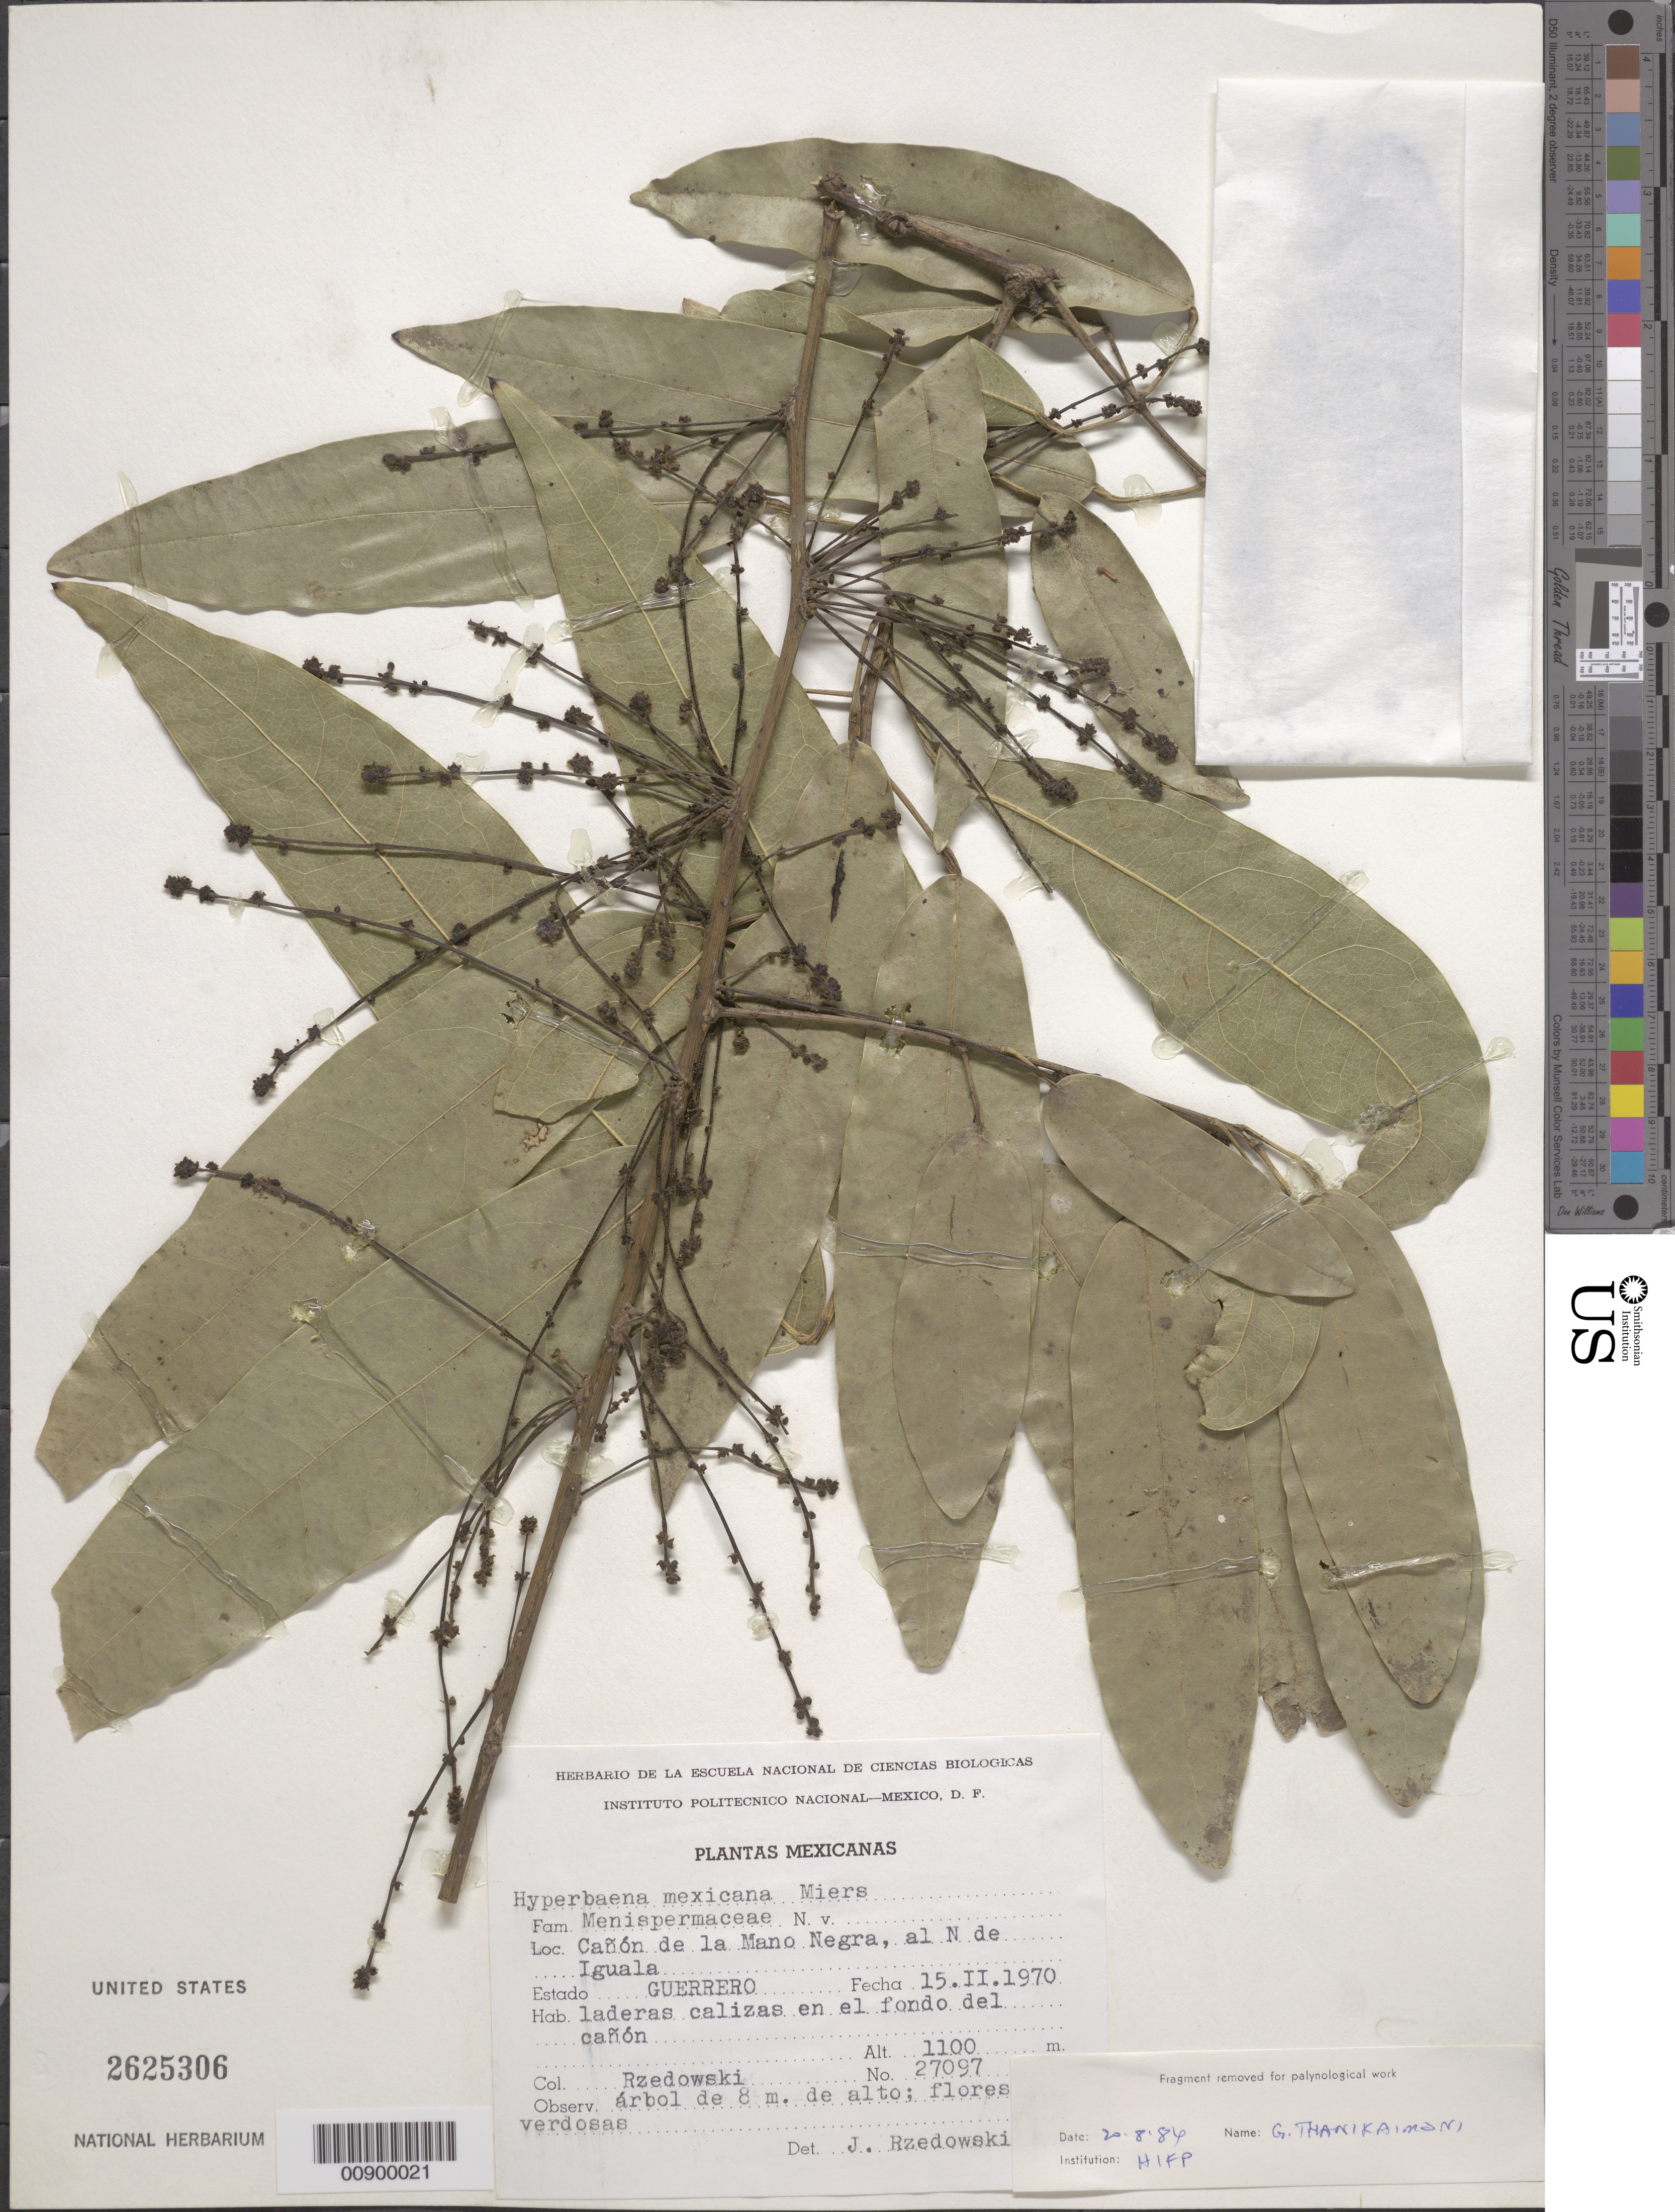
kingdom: Plantae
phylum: Tracheophyta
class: Magnoliopsida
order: Ranunculales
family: Menispermaceae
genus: Hyperbaena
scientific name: Hyperbaena mexicana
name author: Miers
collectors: J. Rzedowski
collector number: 27097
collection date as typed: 15 Feb 1970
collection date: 1970-02-15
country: Mexico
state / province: Guerrero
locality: Cañon de la Mano Negra, al N de Iguala, Estado Guerrero.1100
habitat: Laderas calizas en el fondo del cañon.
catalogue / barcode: US 2625306